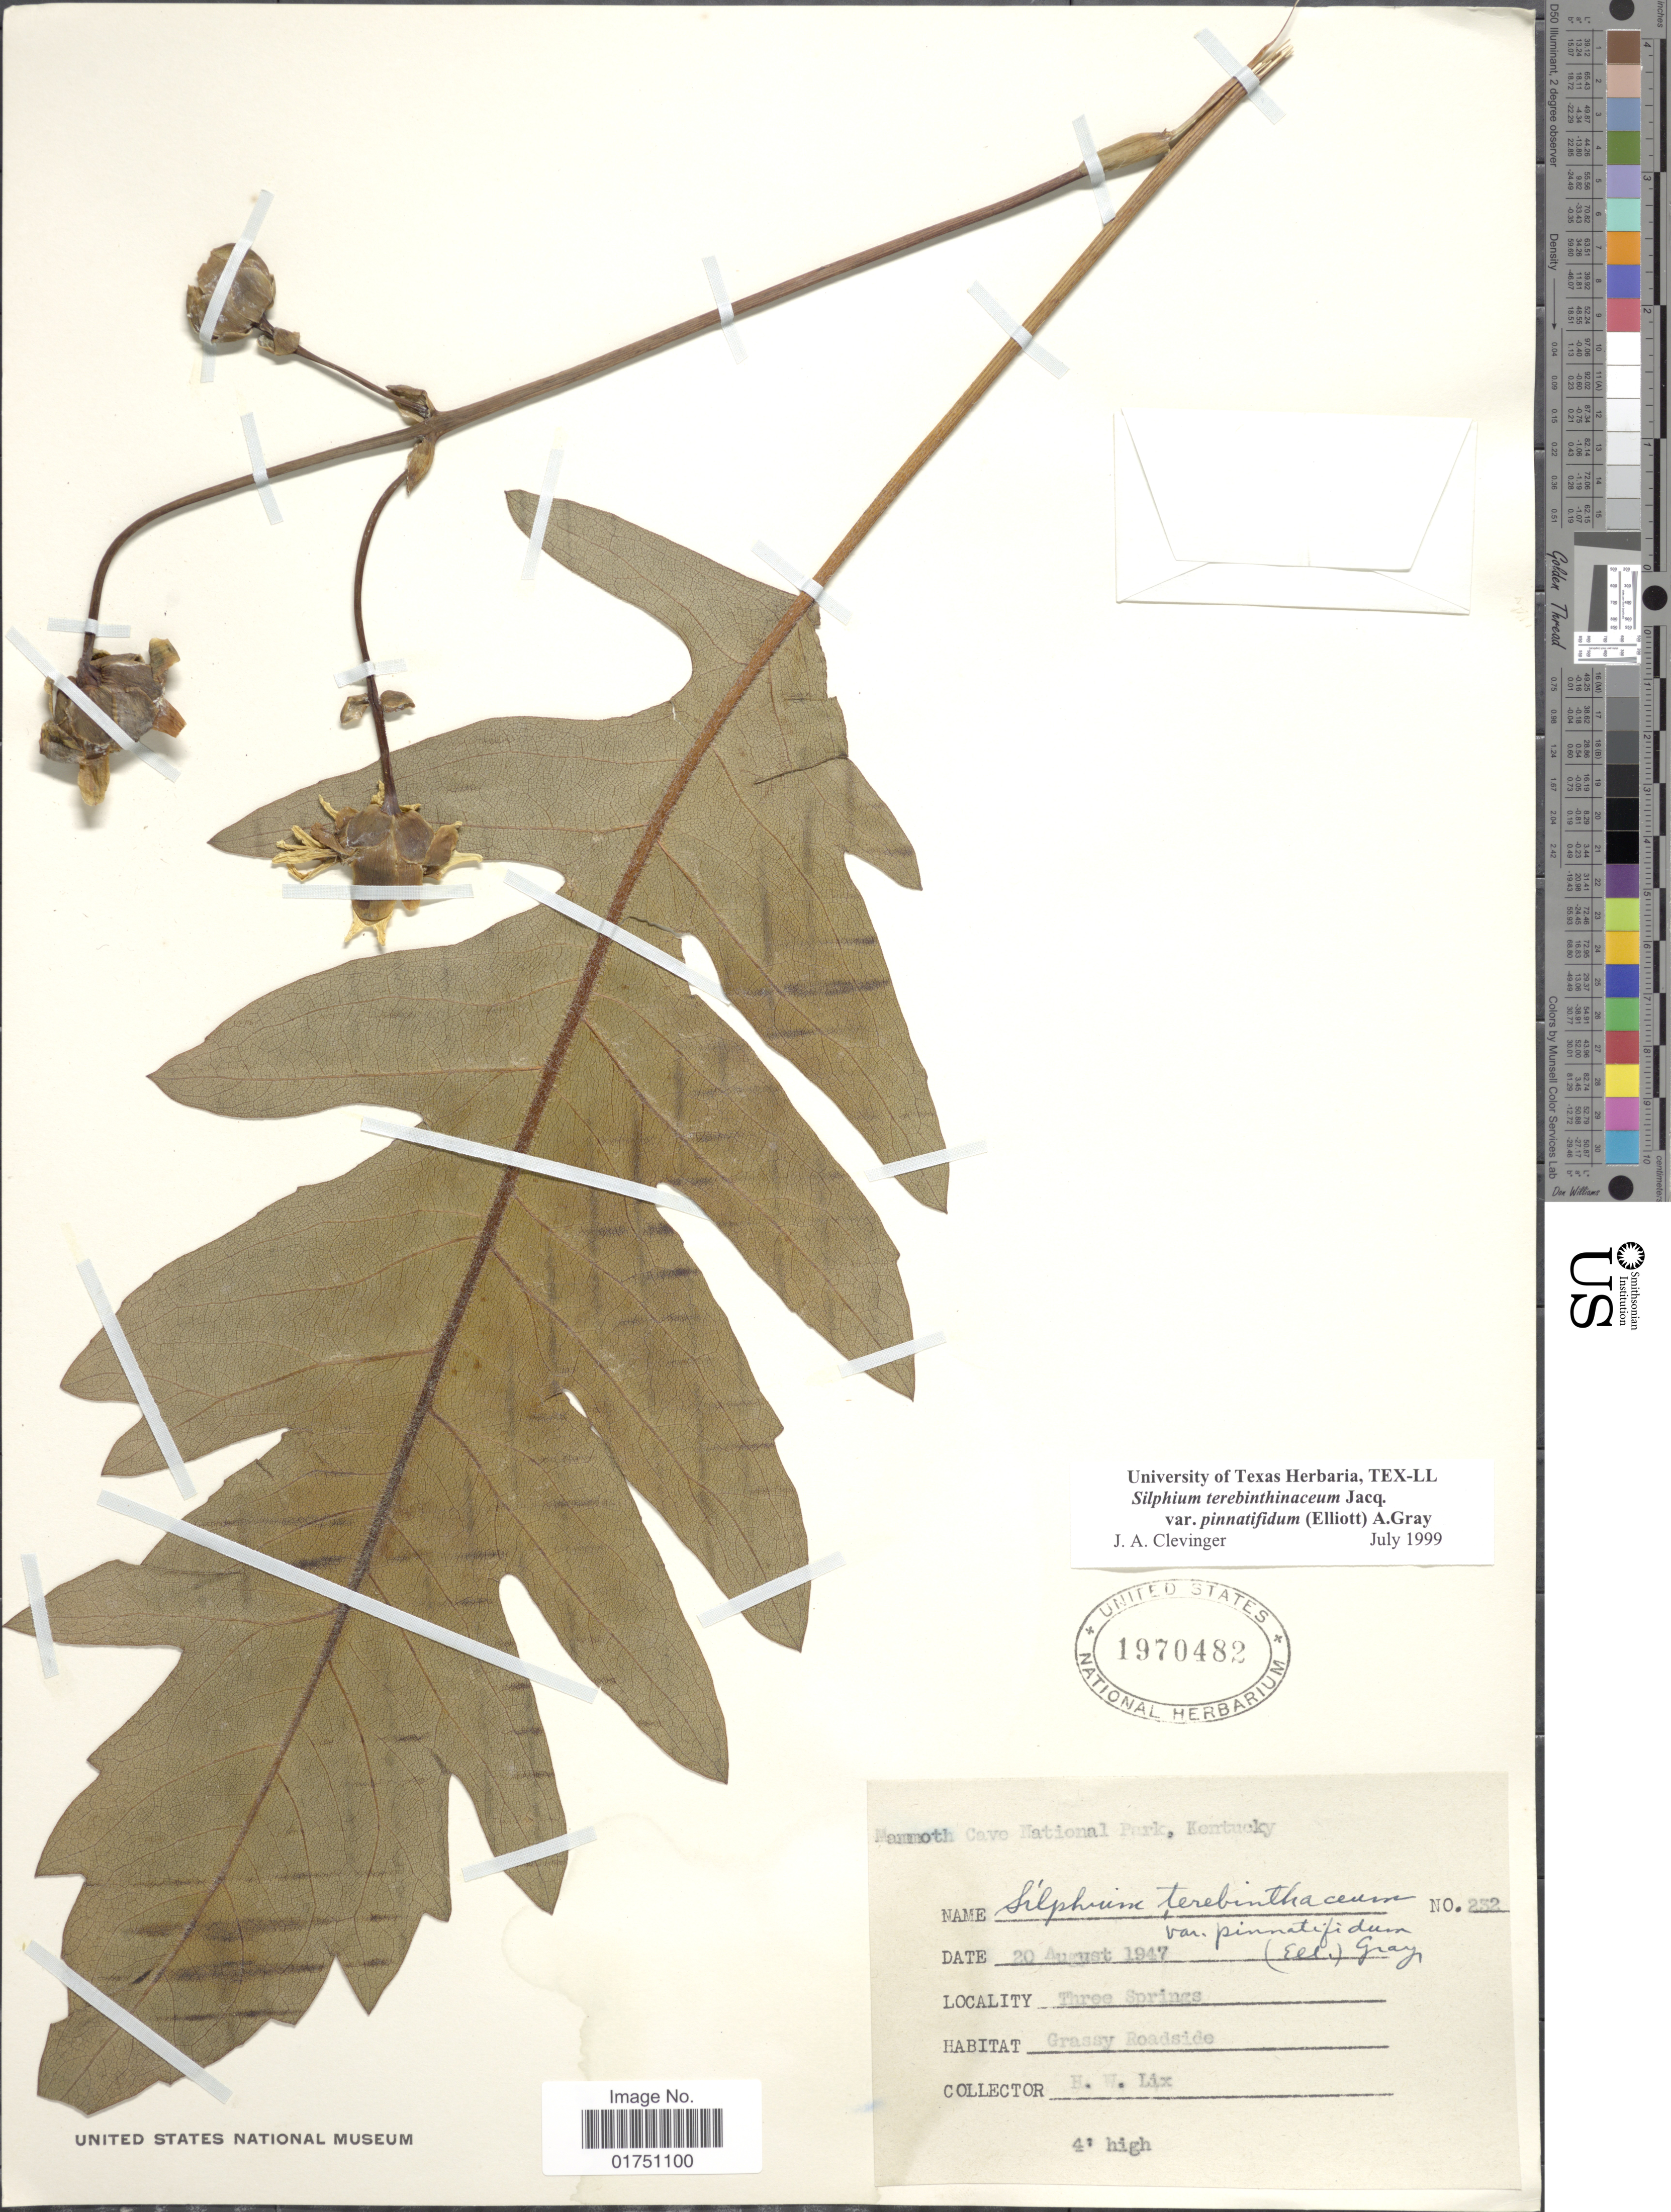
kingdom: Plantae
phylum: Tracheophyta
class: Magnoliopsida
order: Asterales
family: Asteraceae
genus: Silphium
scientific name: Silphium terebinthinaceum var. pinnatifidium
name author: (Elliott) A. Gray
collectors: H. W. Lix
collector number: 232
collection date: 1947-08-20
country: United States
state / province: Kentucky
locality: Mammoth Cave National Park, Kentucky. Three Springs. Grassy Roadside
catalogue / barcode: US 1970482